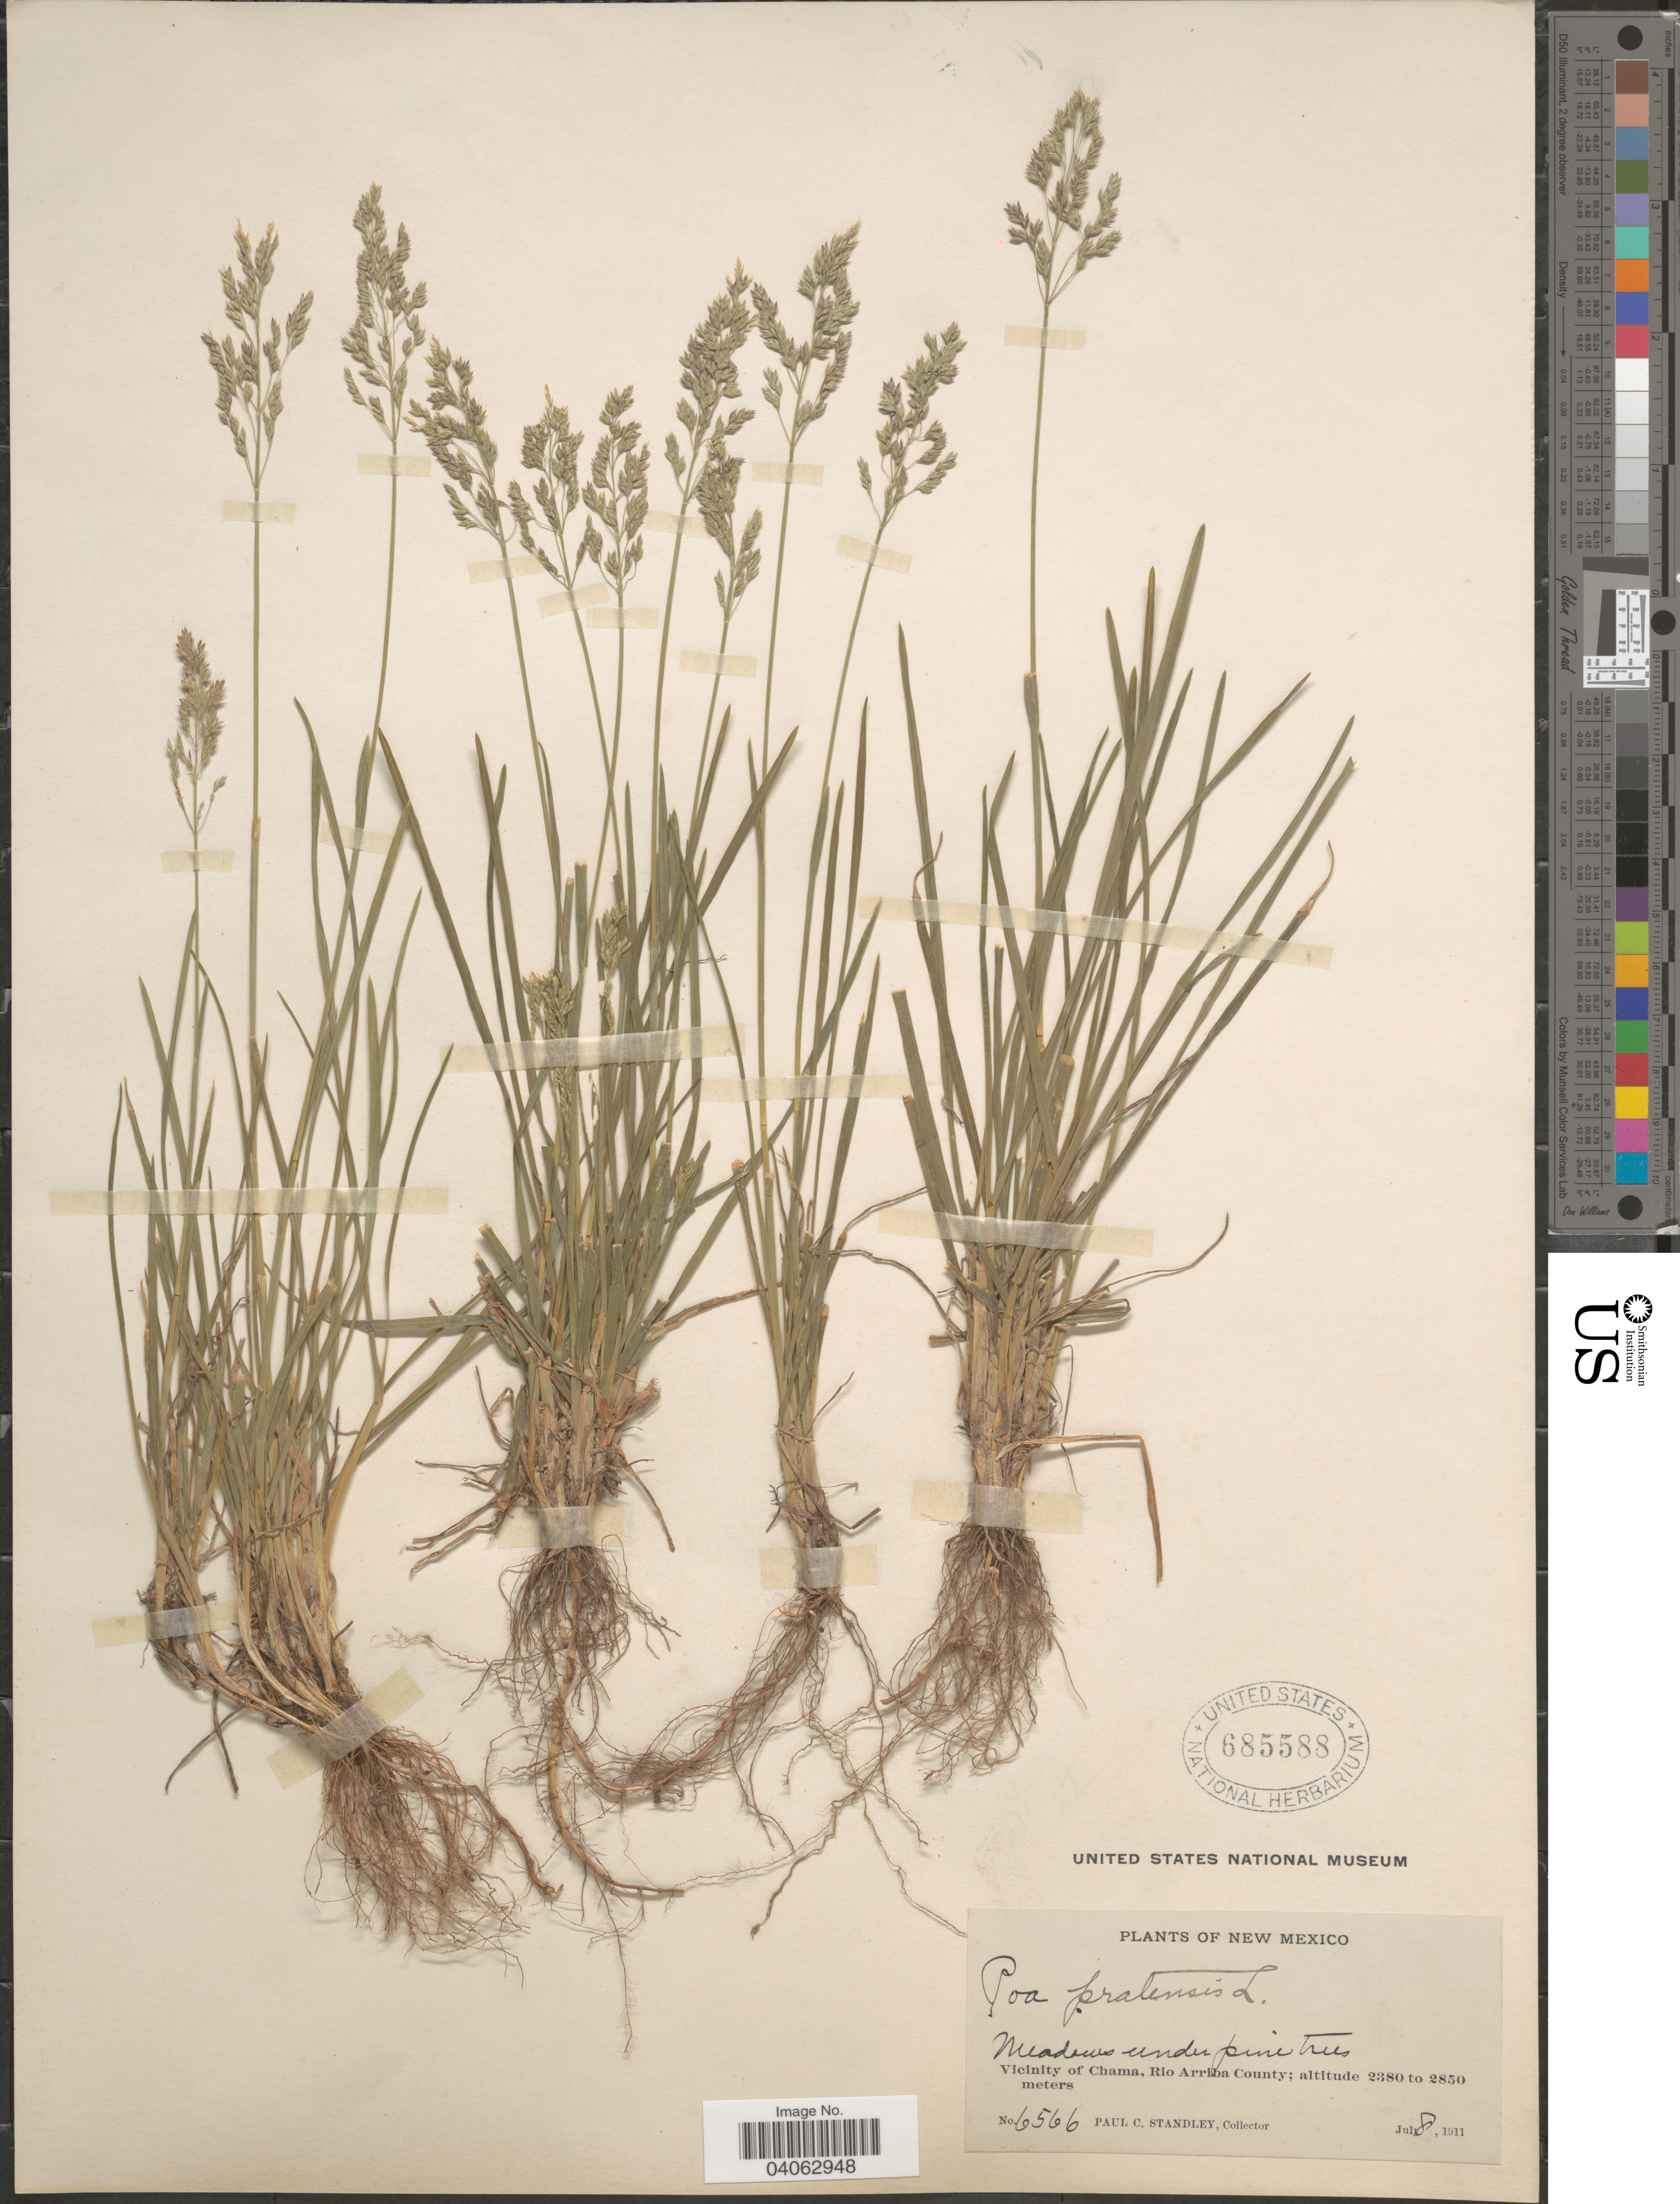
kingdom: Plantae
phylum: Tracheophyta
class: Liliopsida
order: Poales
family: Poaceae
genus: Poa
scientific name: Poa pratensis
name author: L.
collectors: P. C. Standley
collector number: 6566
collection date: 1911-07-08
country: United States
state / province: New Mexico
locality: Vicinity of Chama, Rio Arriba County.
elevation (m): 2380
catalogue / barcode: US 685588